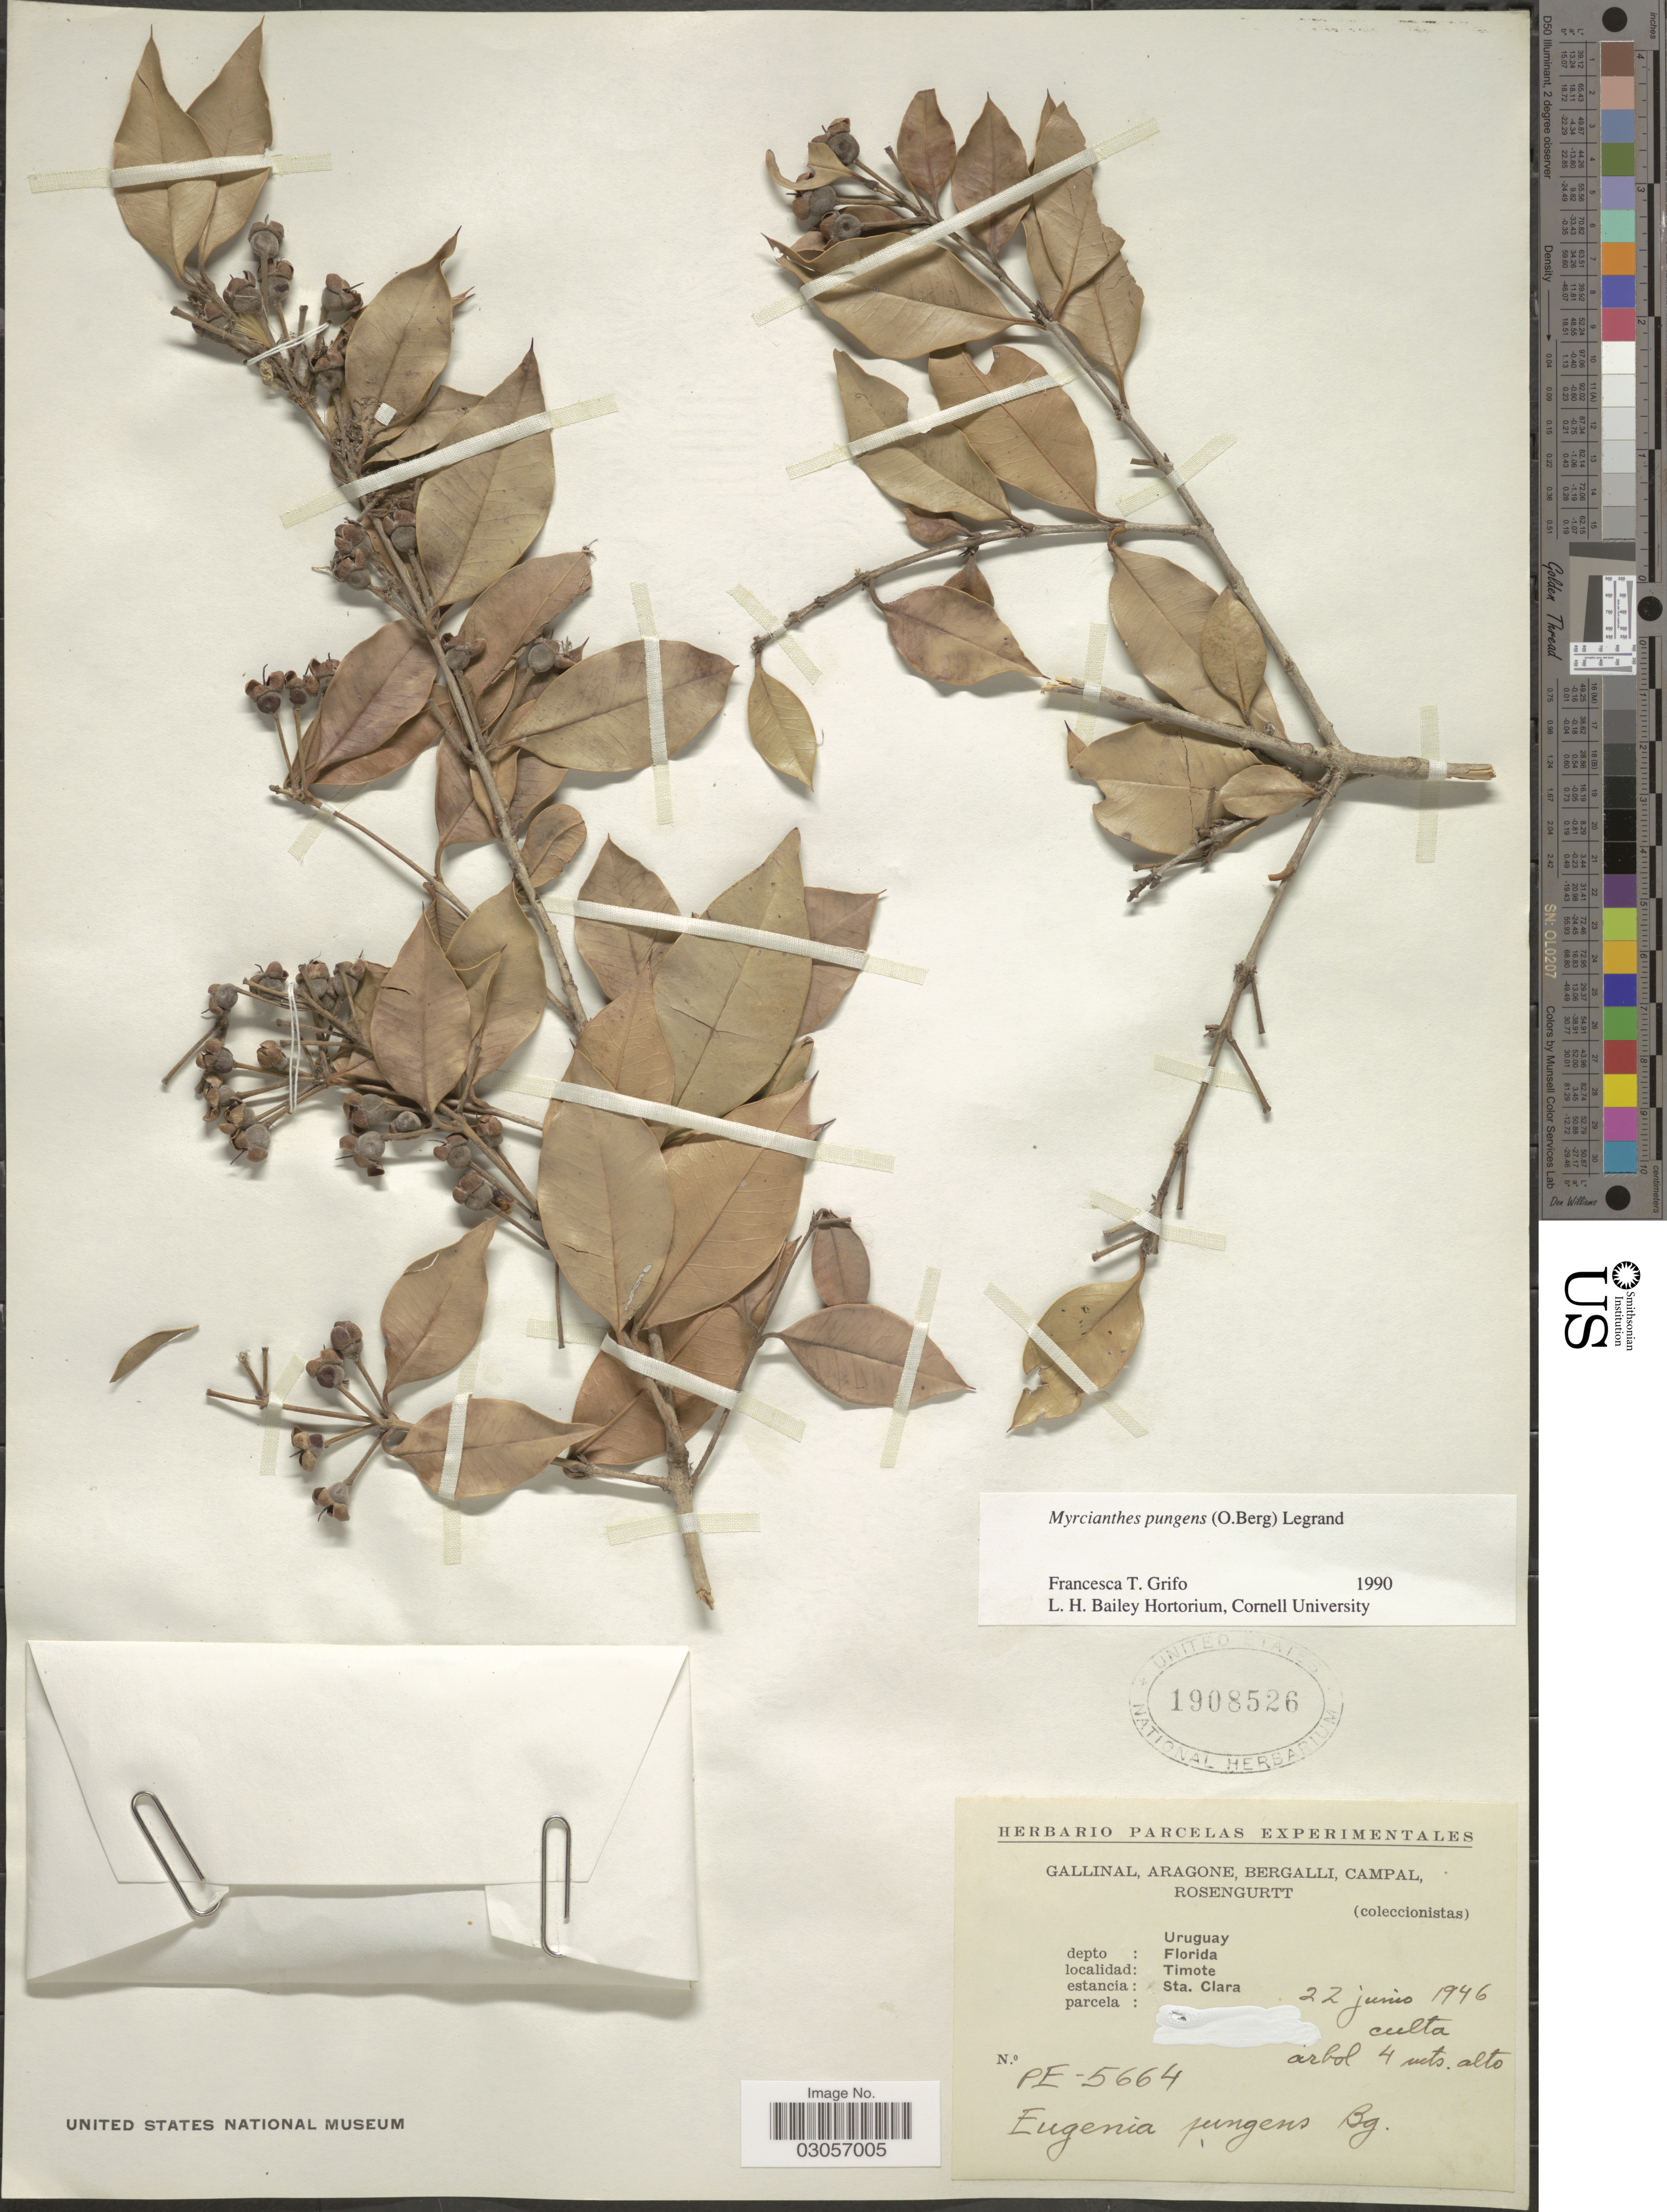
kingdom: Plantae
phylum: Tracheophyta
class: Magnoliopsida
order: Myrtales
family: Myrtaceae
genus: Myrcianthes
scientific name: Myrcianthes pungens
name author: (O. Berg) D. Legrand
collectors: -. Gallinal, -- Aragone, -- Bergalli, -- Campal & Rosengurtt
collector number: PE-5664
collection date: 1946-06-22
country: Uruguay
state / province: Florida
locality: Timote, Sta. Clara.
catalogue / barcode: US 1908526